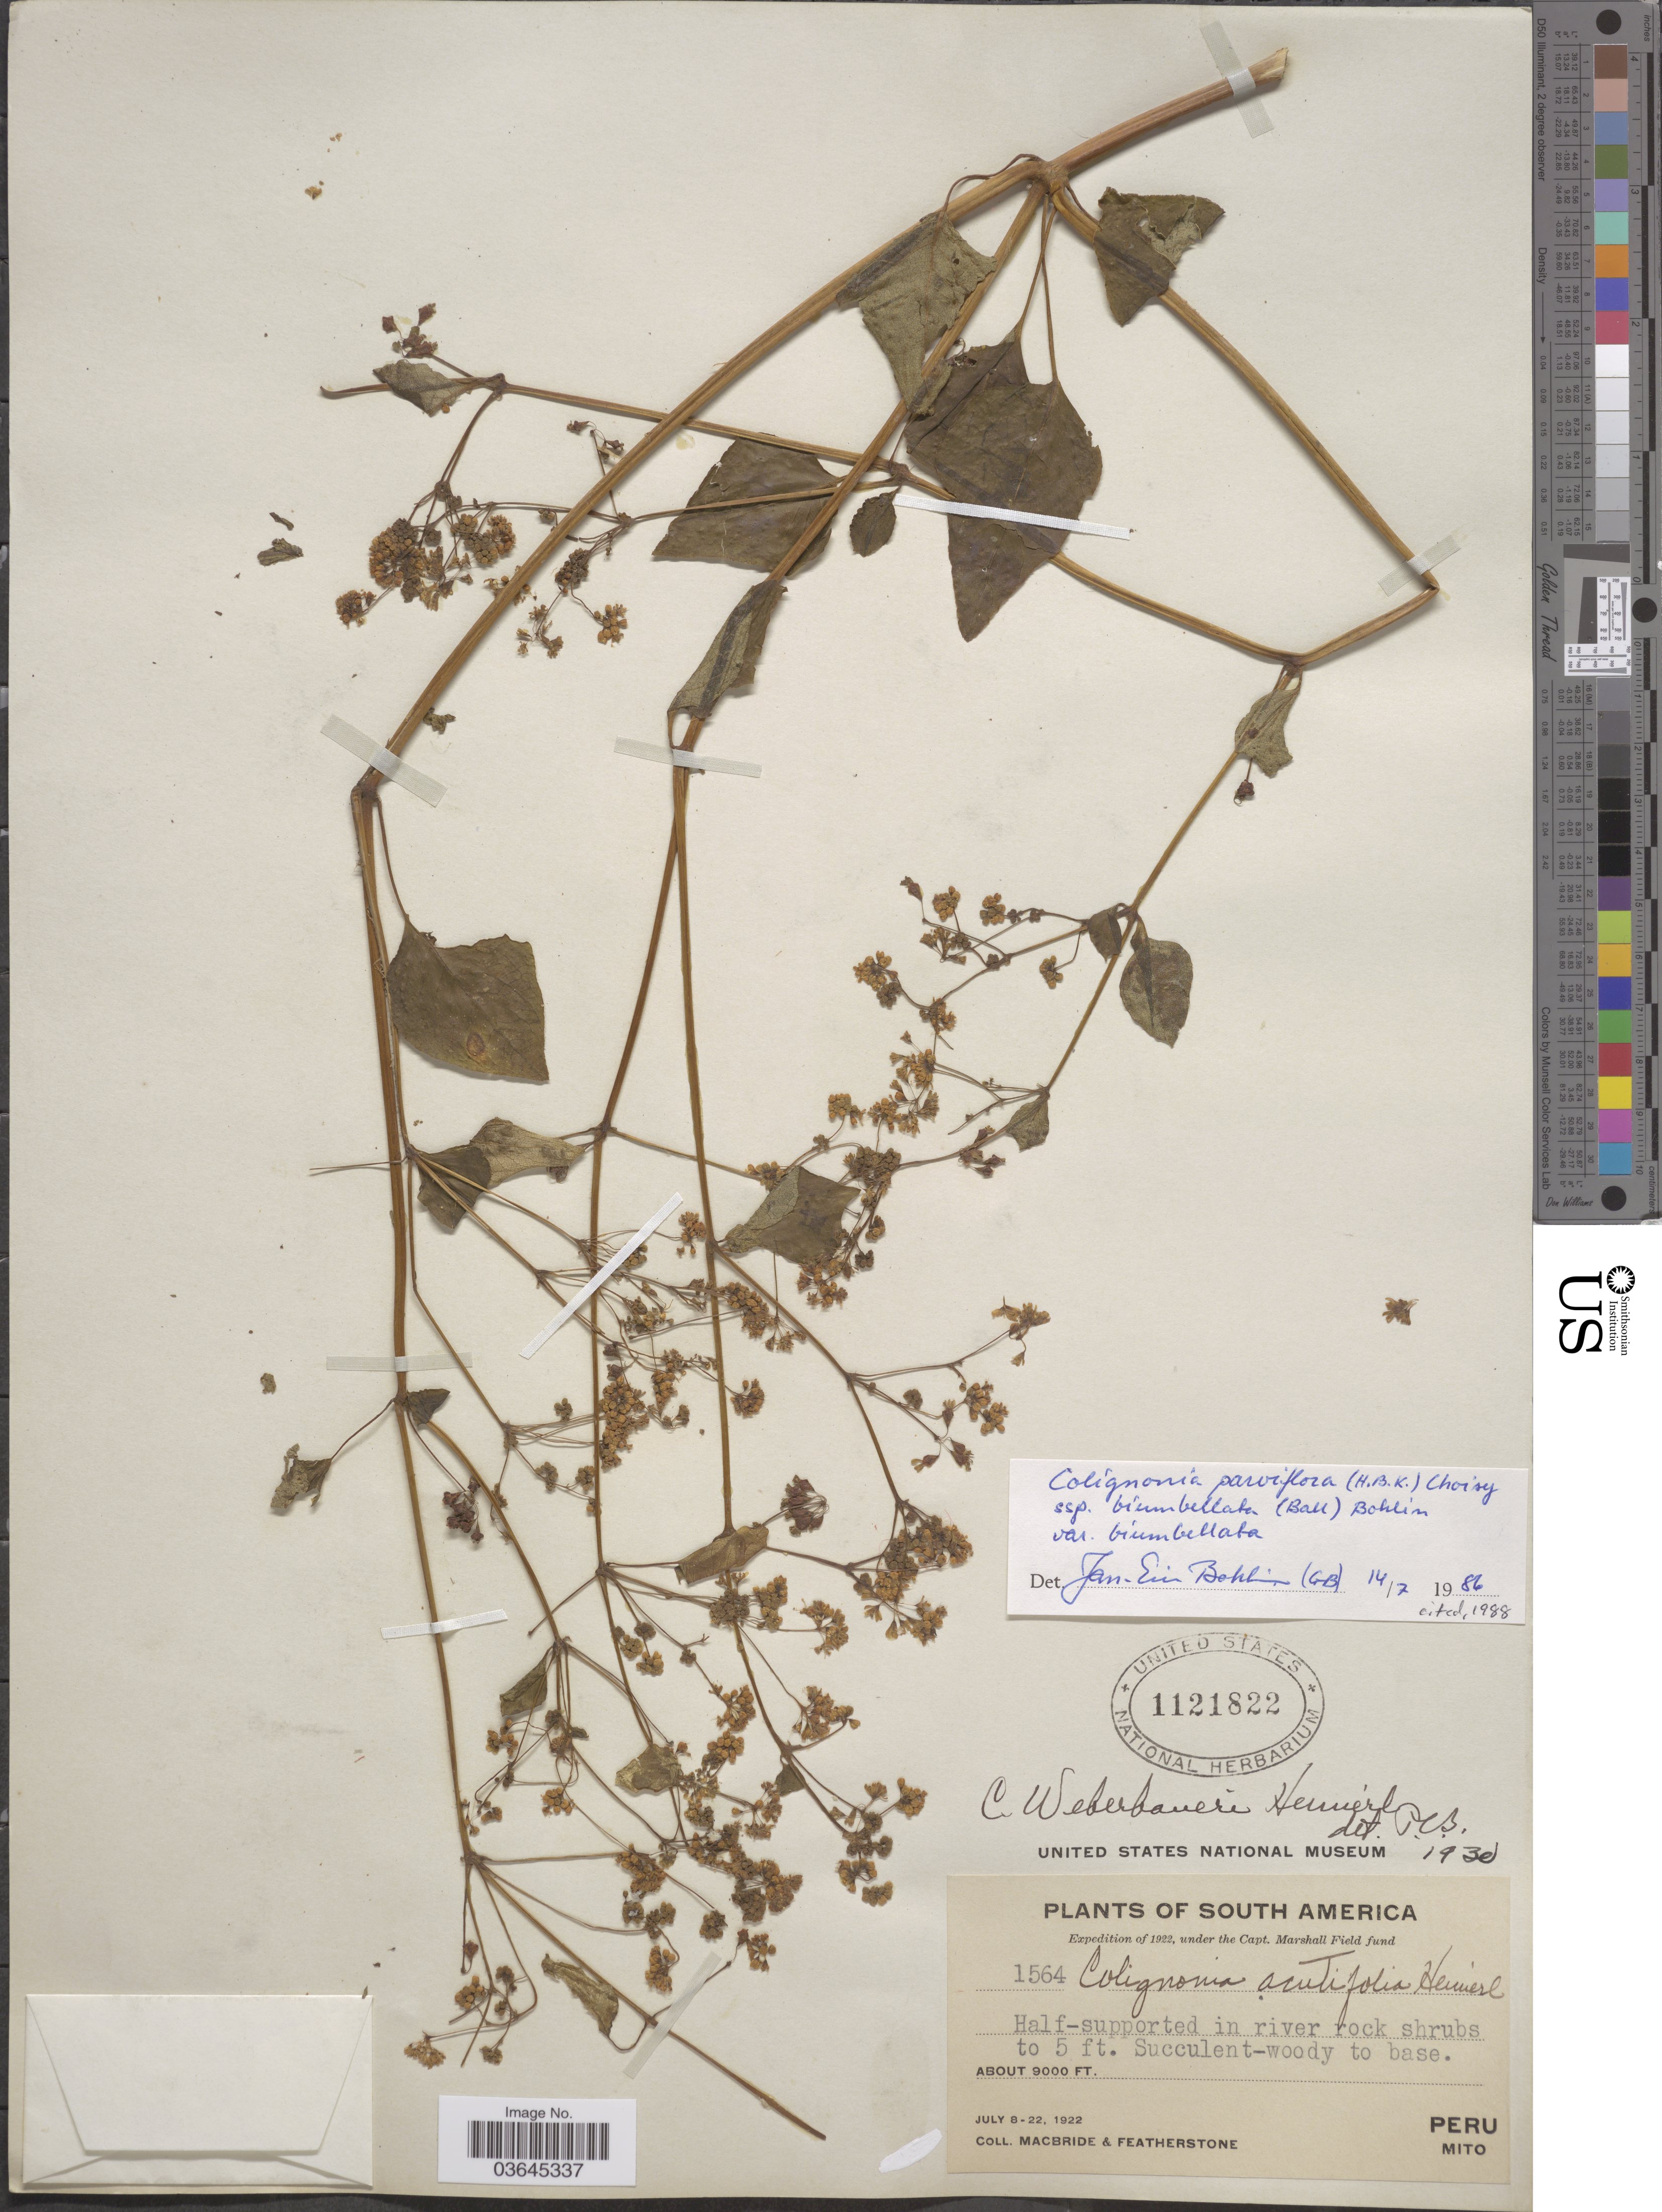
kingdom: Plantae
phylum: Tracheophyta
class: Magnoliopsida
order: Caryophyllales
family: Nyctaginaceae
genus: Colignonia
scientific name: Colignonia parviflora subsp. biumbellata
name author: (Ball) J.E. Bohlin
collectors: Macbride, -- & -. Featherstone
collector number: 1564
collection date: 1922-07-08/1922-07-22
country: Peru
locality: Mito.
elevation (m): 2743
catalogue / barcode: US 1121822